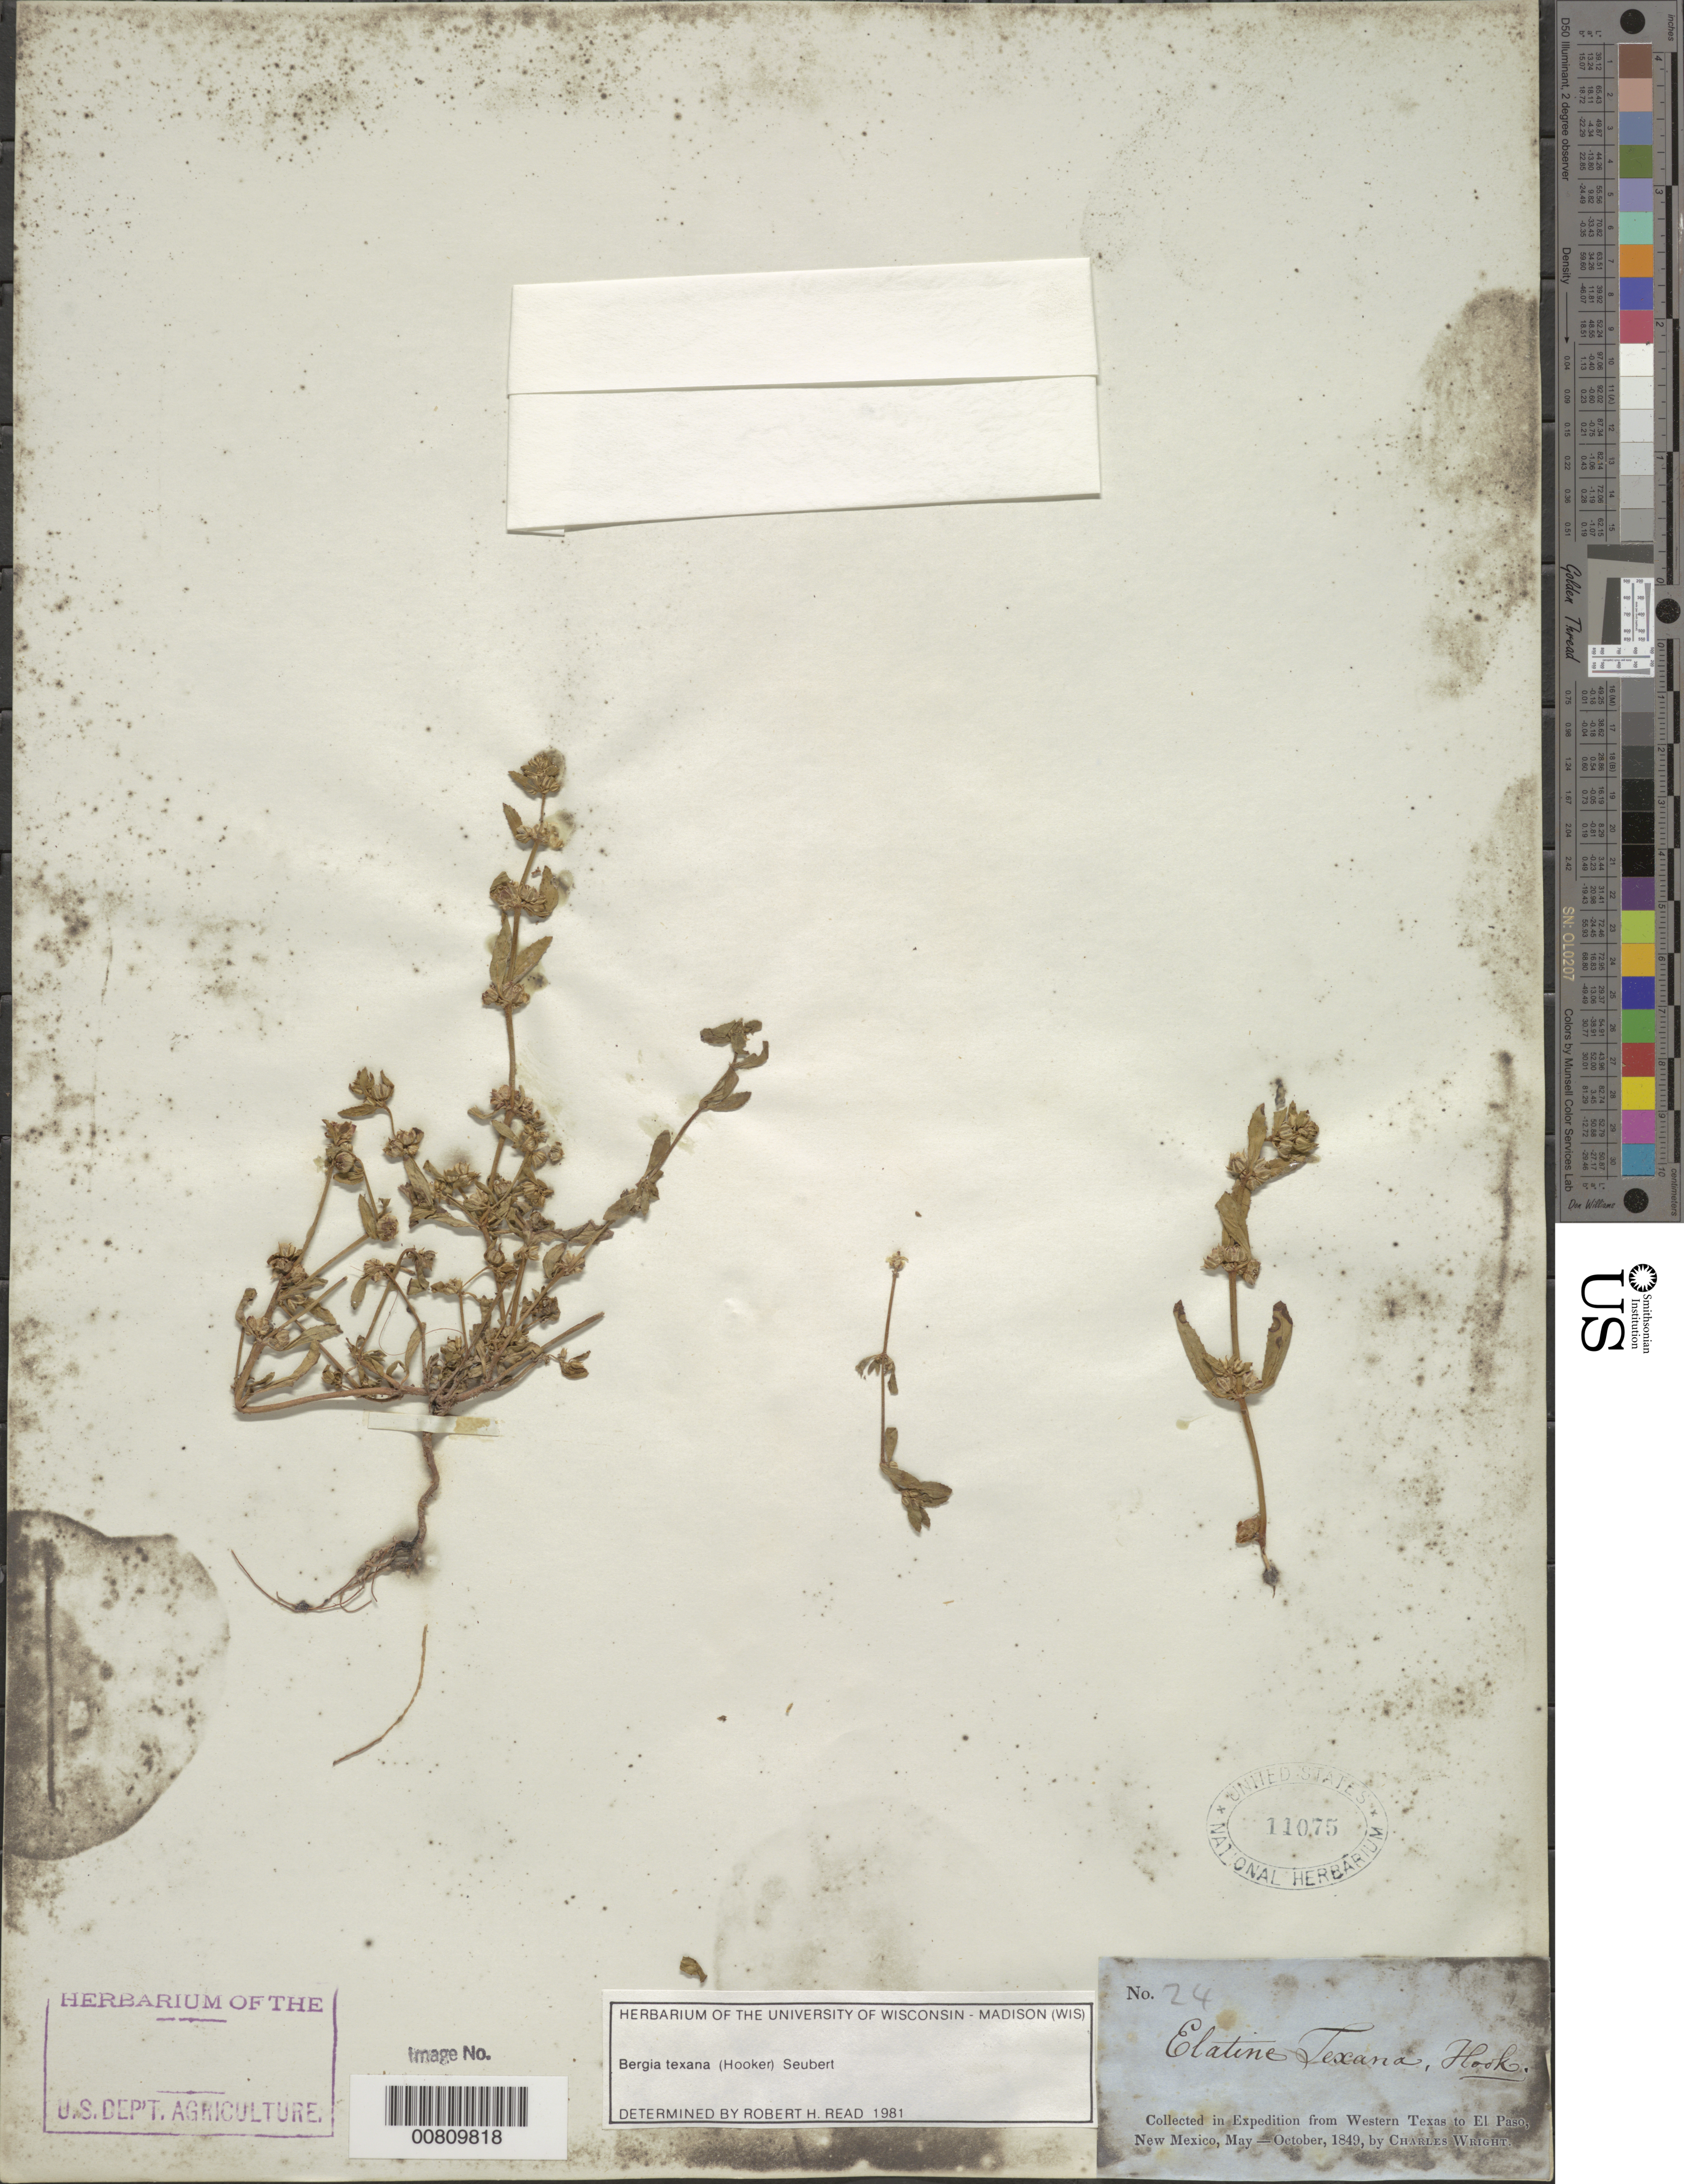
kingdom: Plantae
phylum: Tracheophyta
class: Magnoliopsida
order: Malpighiales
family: Elatinaceae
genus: Bergia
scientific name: Bergia texana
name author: (Hook.) Seub.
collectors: C. Wright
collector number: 24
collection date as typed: May 1849 to -- Oct 1849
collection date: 1849-05/1849-10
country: United States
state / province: New Mexico / Texas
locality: Collected in expedition from Western Texas to El Paso, New Mexico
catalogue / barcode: US 11075